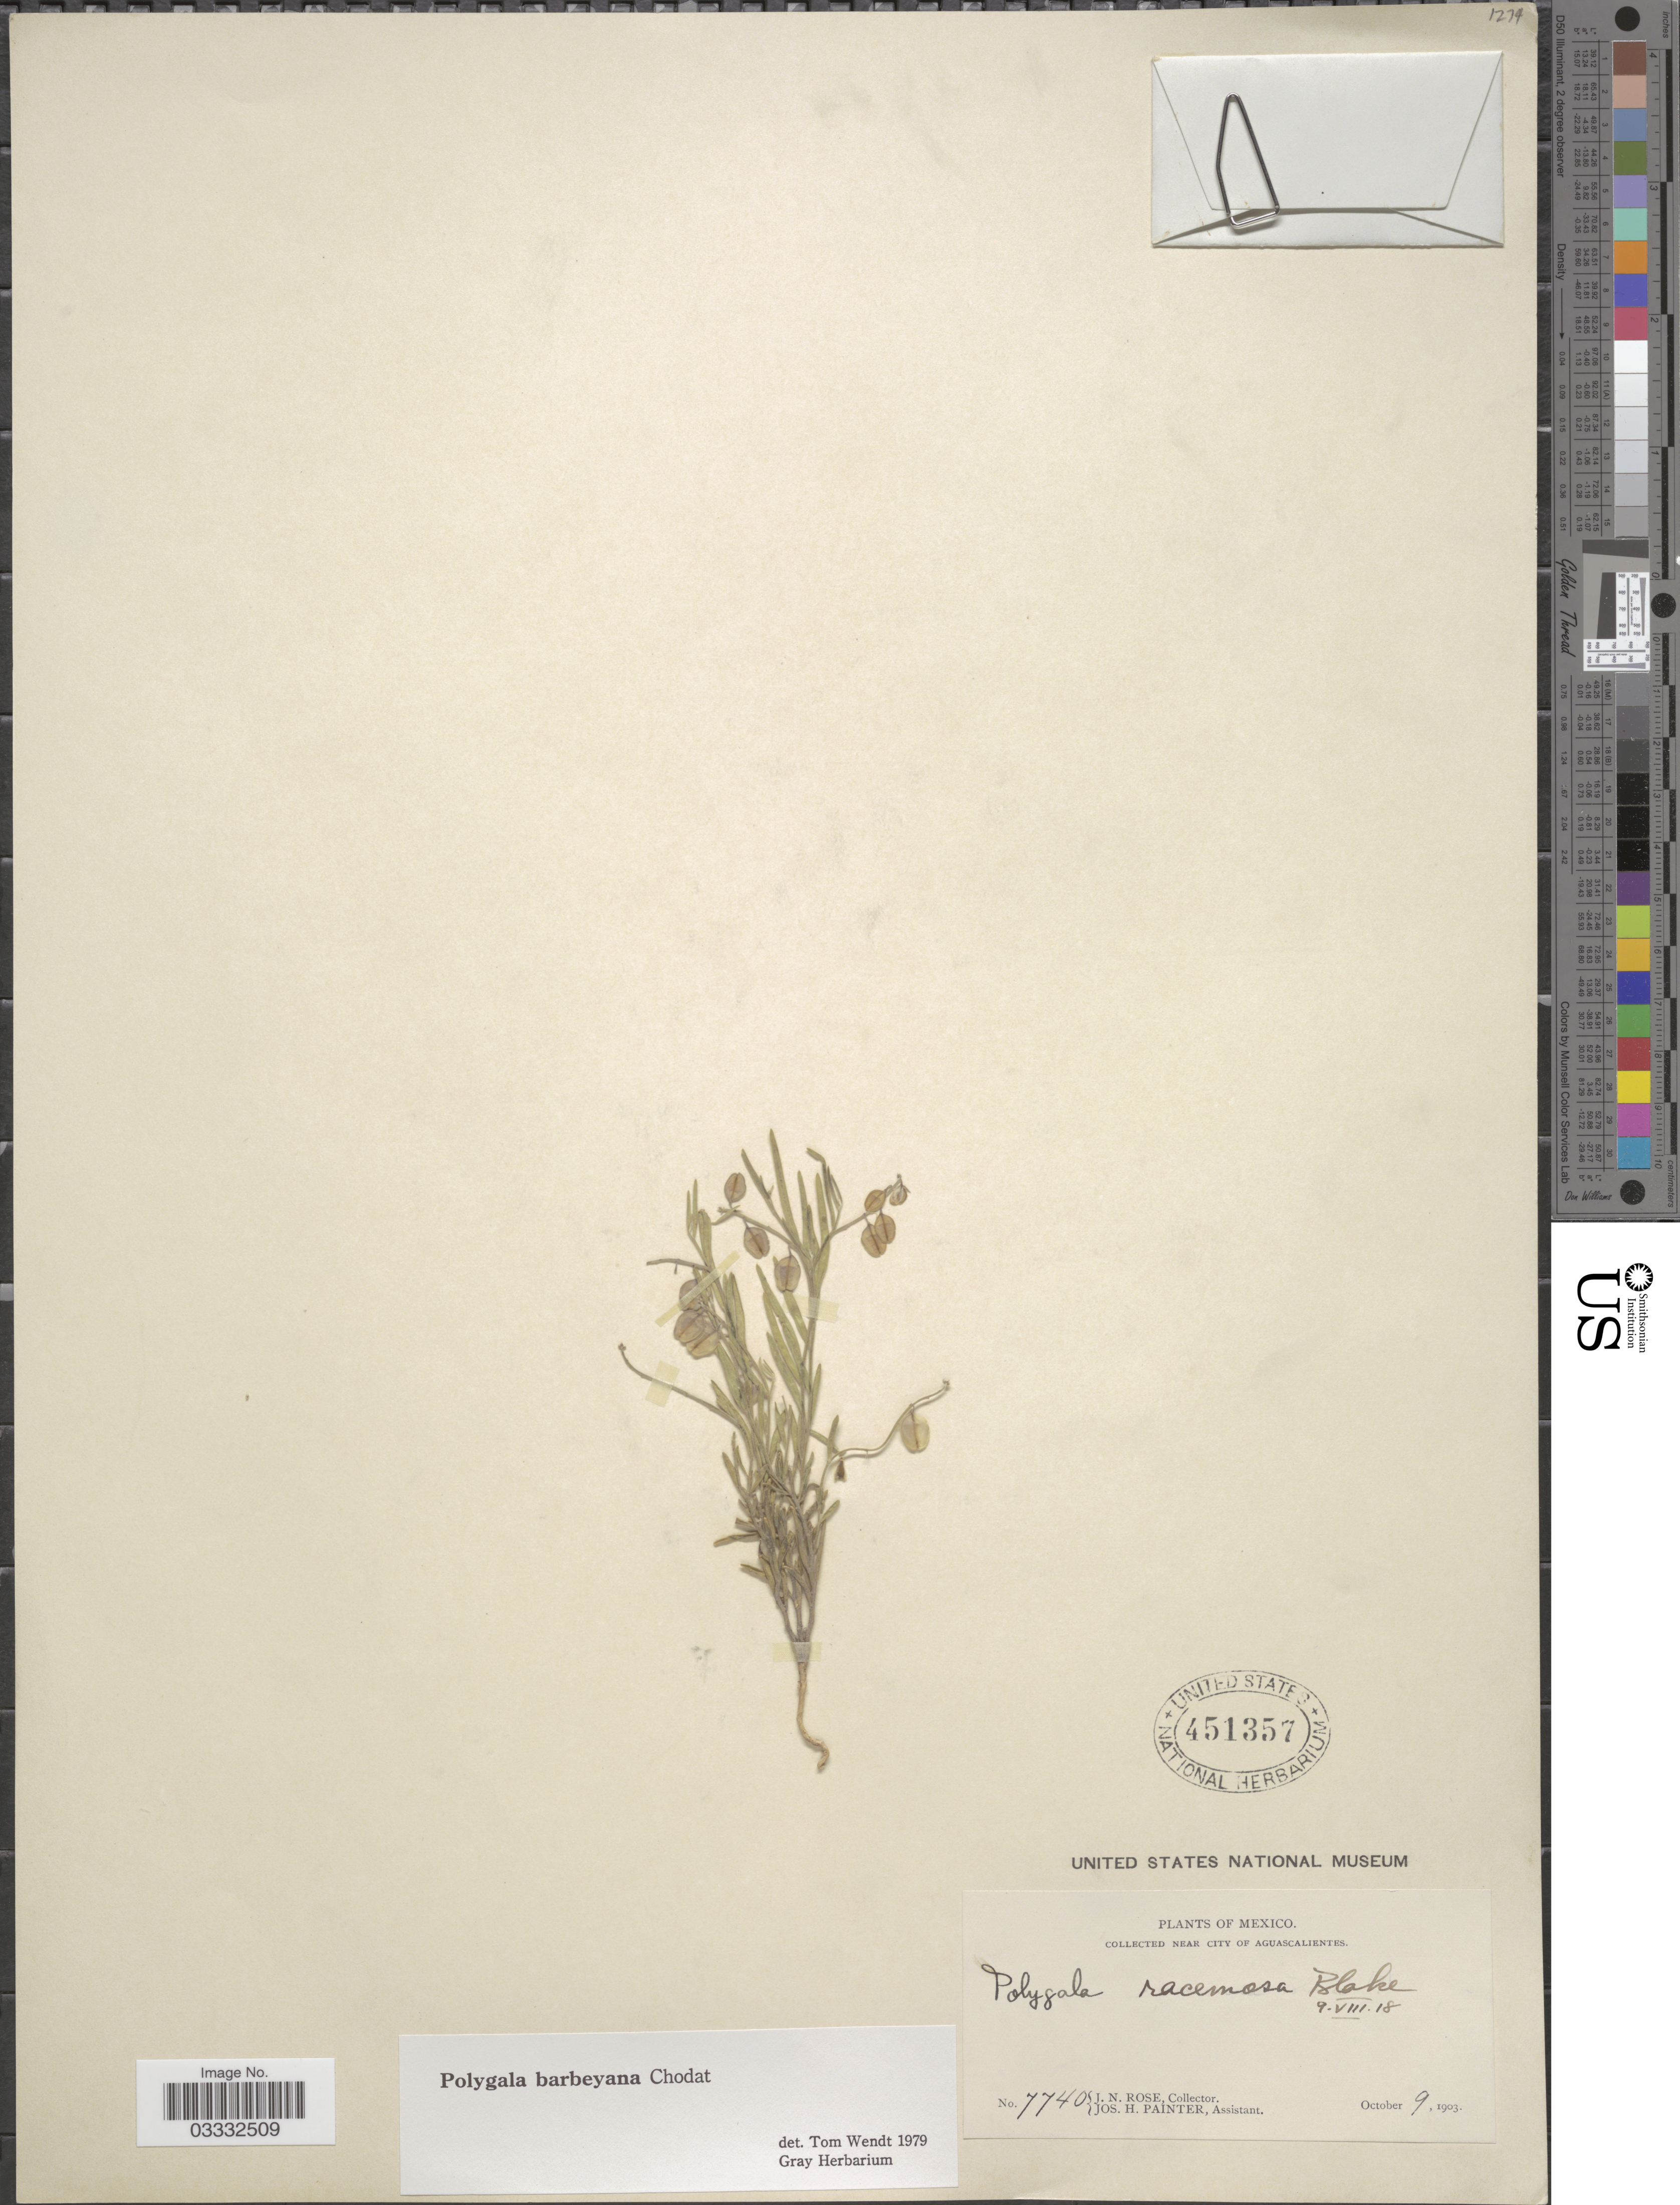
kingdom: Plantae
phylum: Tracheophyta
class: Magnoliopsida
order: Fabales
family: Polygalaceae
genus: Hebecarpa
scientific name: Hebecarpa barbeyana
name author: (Chodat) J.R. Abbott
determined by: Strong, Mark T., (BOT), Smithsonian Institution - National Museum of Natural History (UNITED STATES)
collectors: J. N. Rose & J. H. Painter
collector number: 7740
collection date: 1903-10-09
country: Mexico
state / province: Aguascalientes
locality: Near city of Aguascalientes.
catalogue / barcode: US 451357